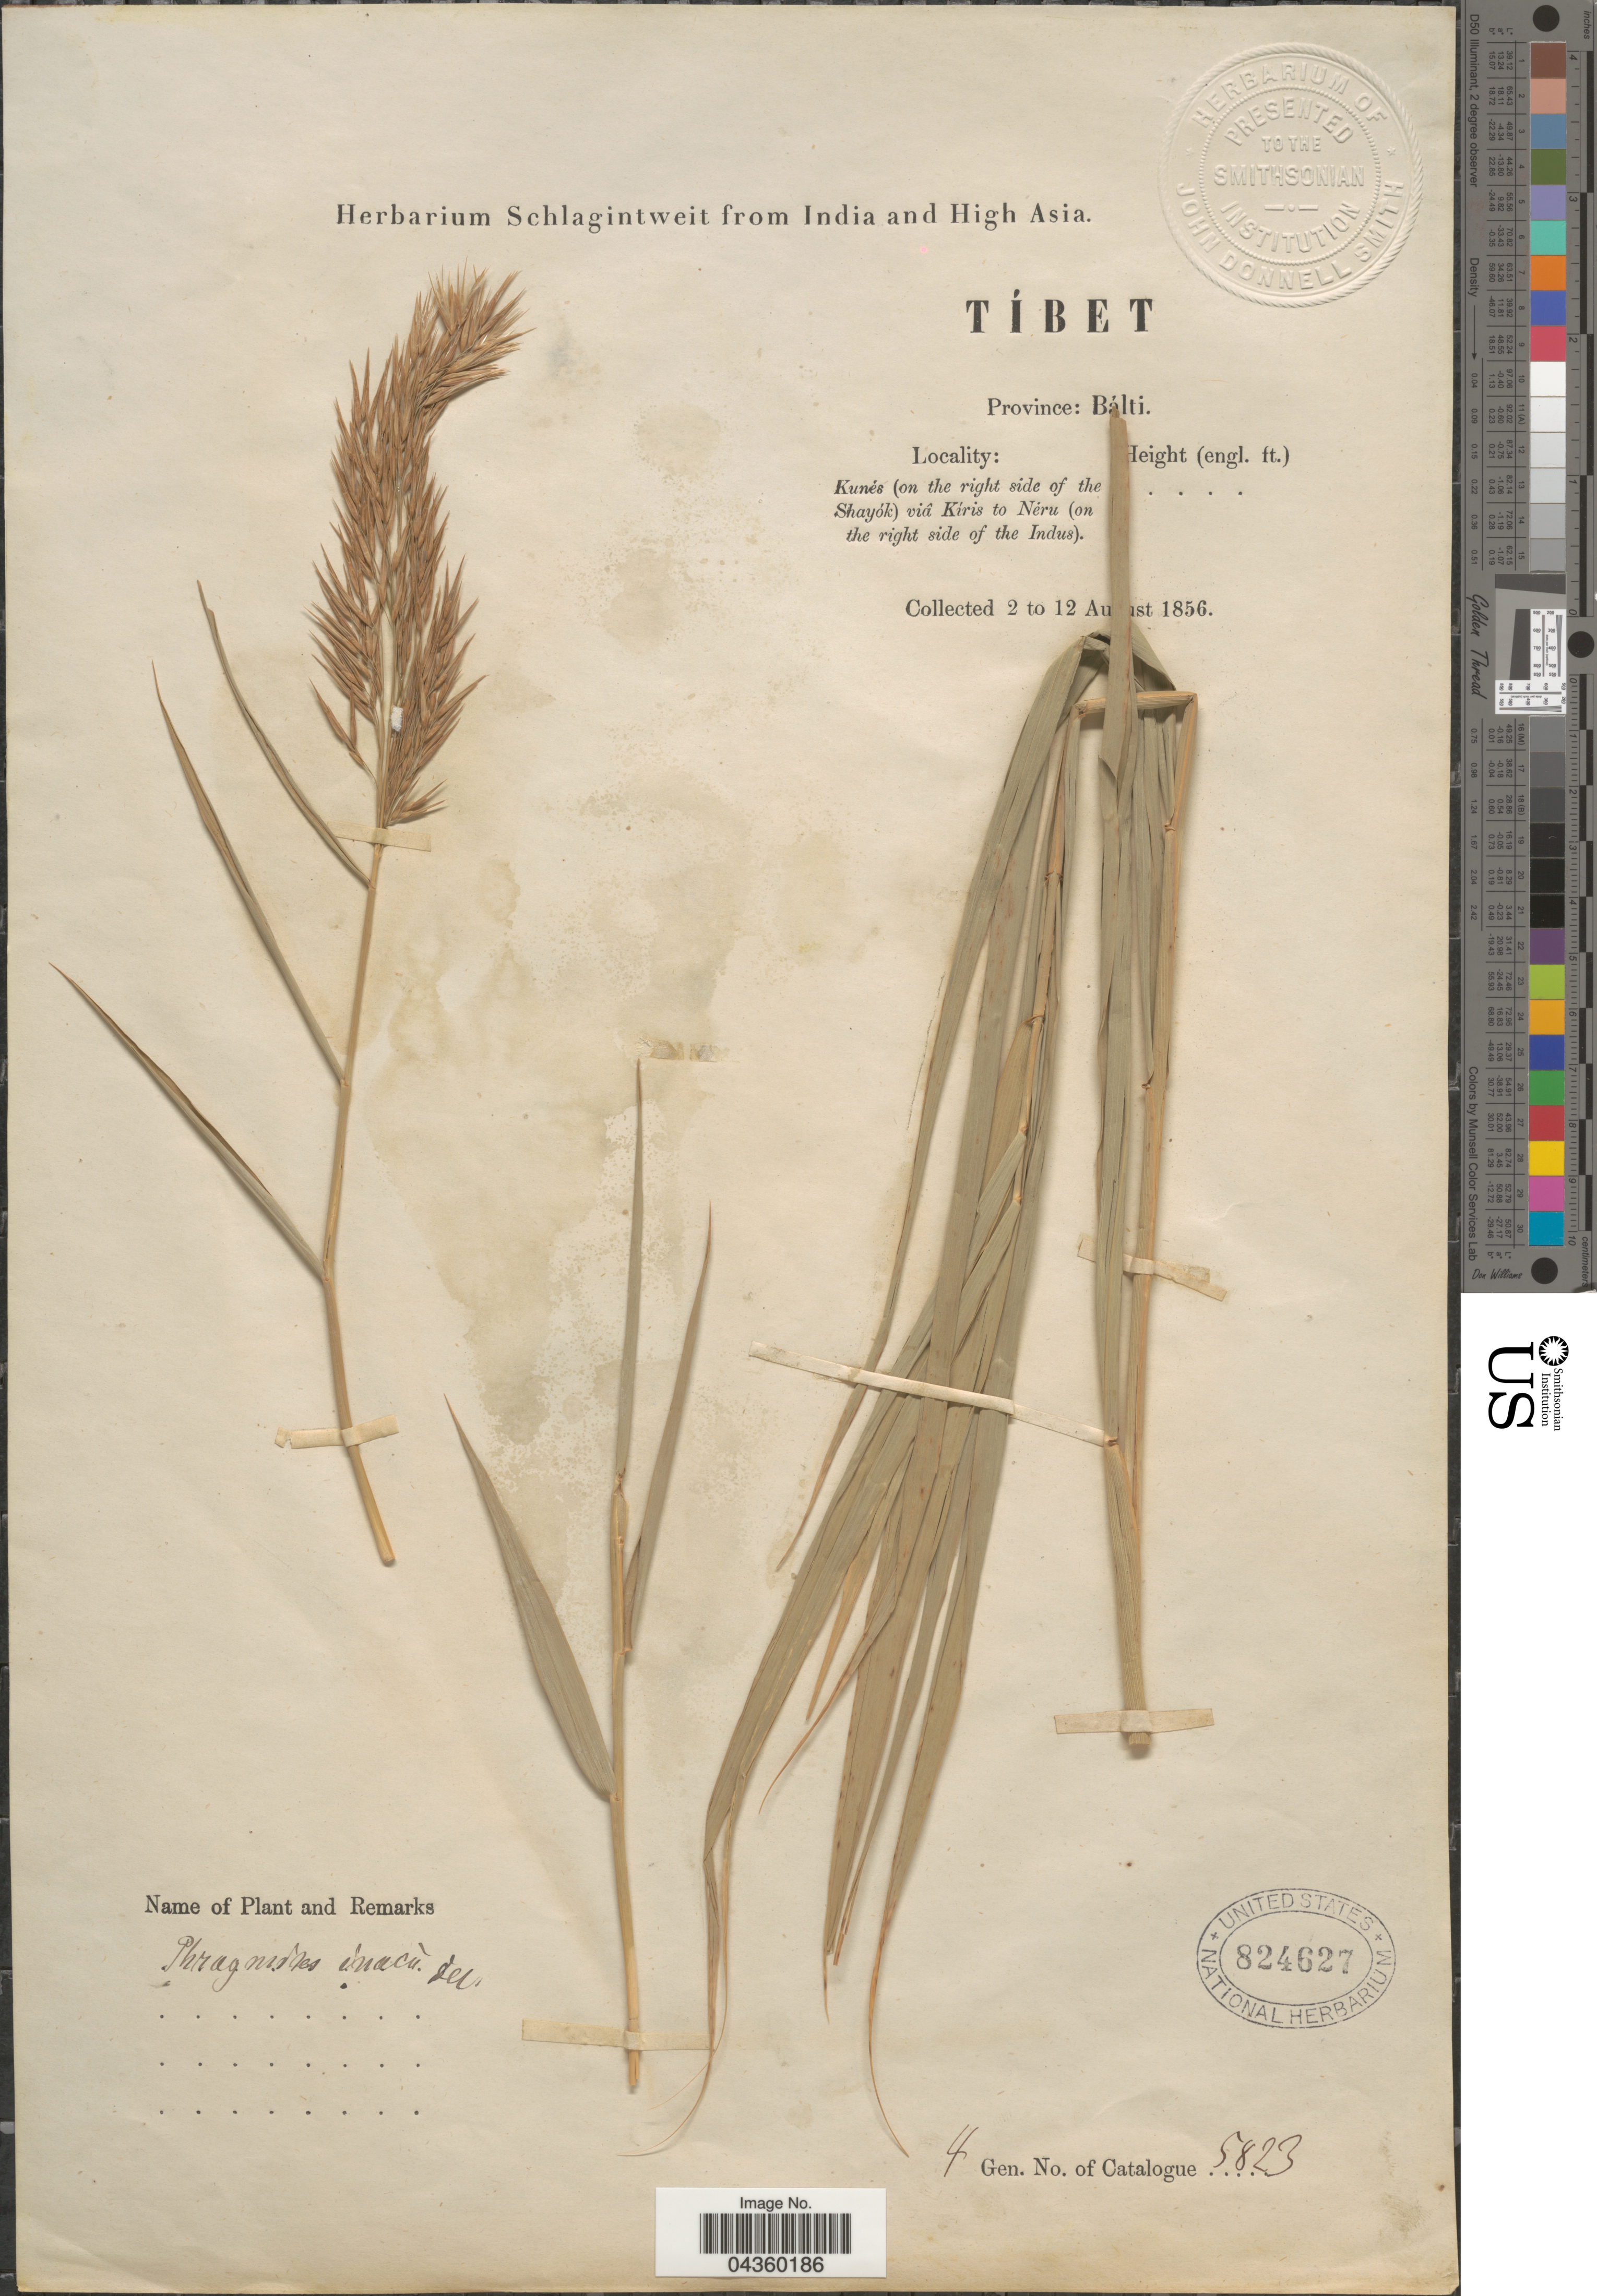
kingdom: Plantae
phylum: Tracheophyta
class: Liliopsida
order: Poales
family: Poaceae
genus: Phragmites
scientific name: Phragmites australis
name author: (Cav.) Trin. ex Steud.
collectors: ex herb. Schlagintweit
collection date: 1856-08-02/1856-08-12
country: Moldova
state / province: Bălţi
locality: Kunés (on the right side of the Shayók) viâ Kíris to Néru (on the right side of the Indus).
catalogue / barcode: US 824627